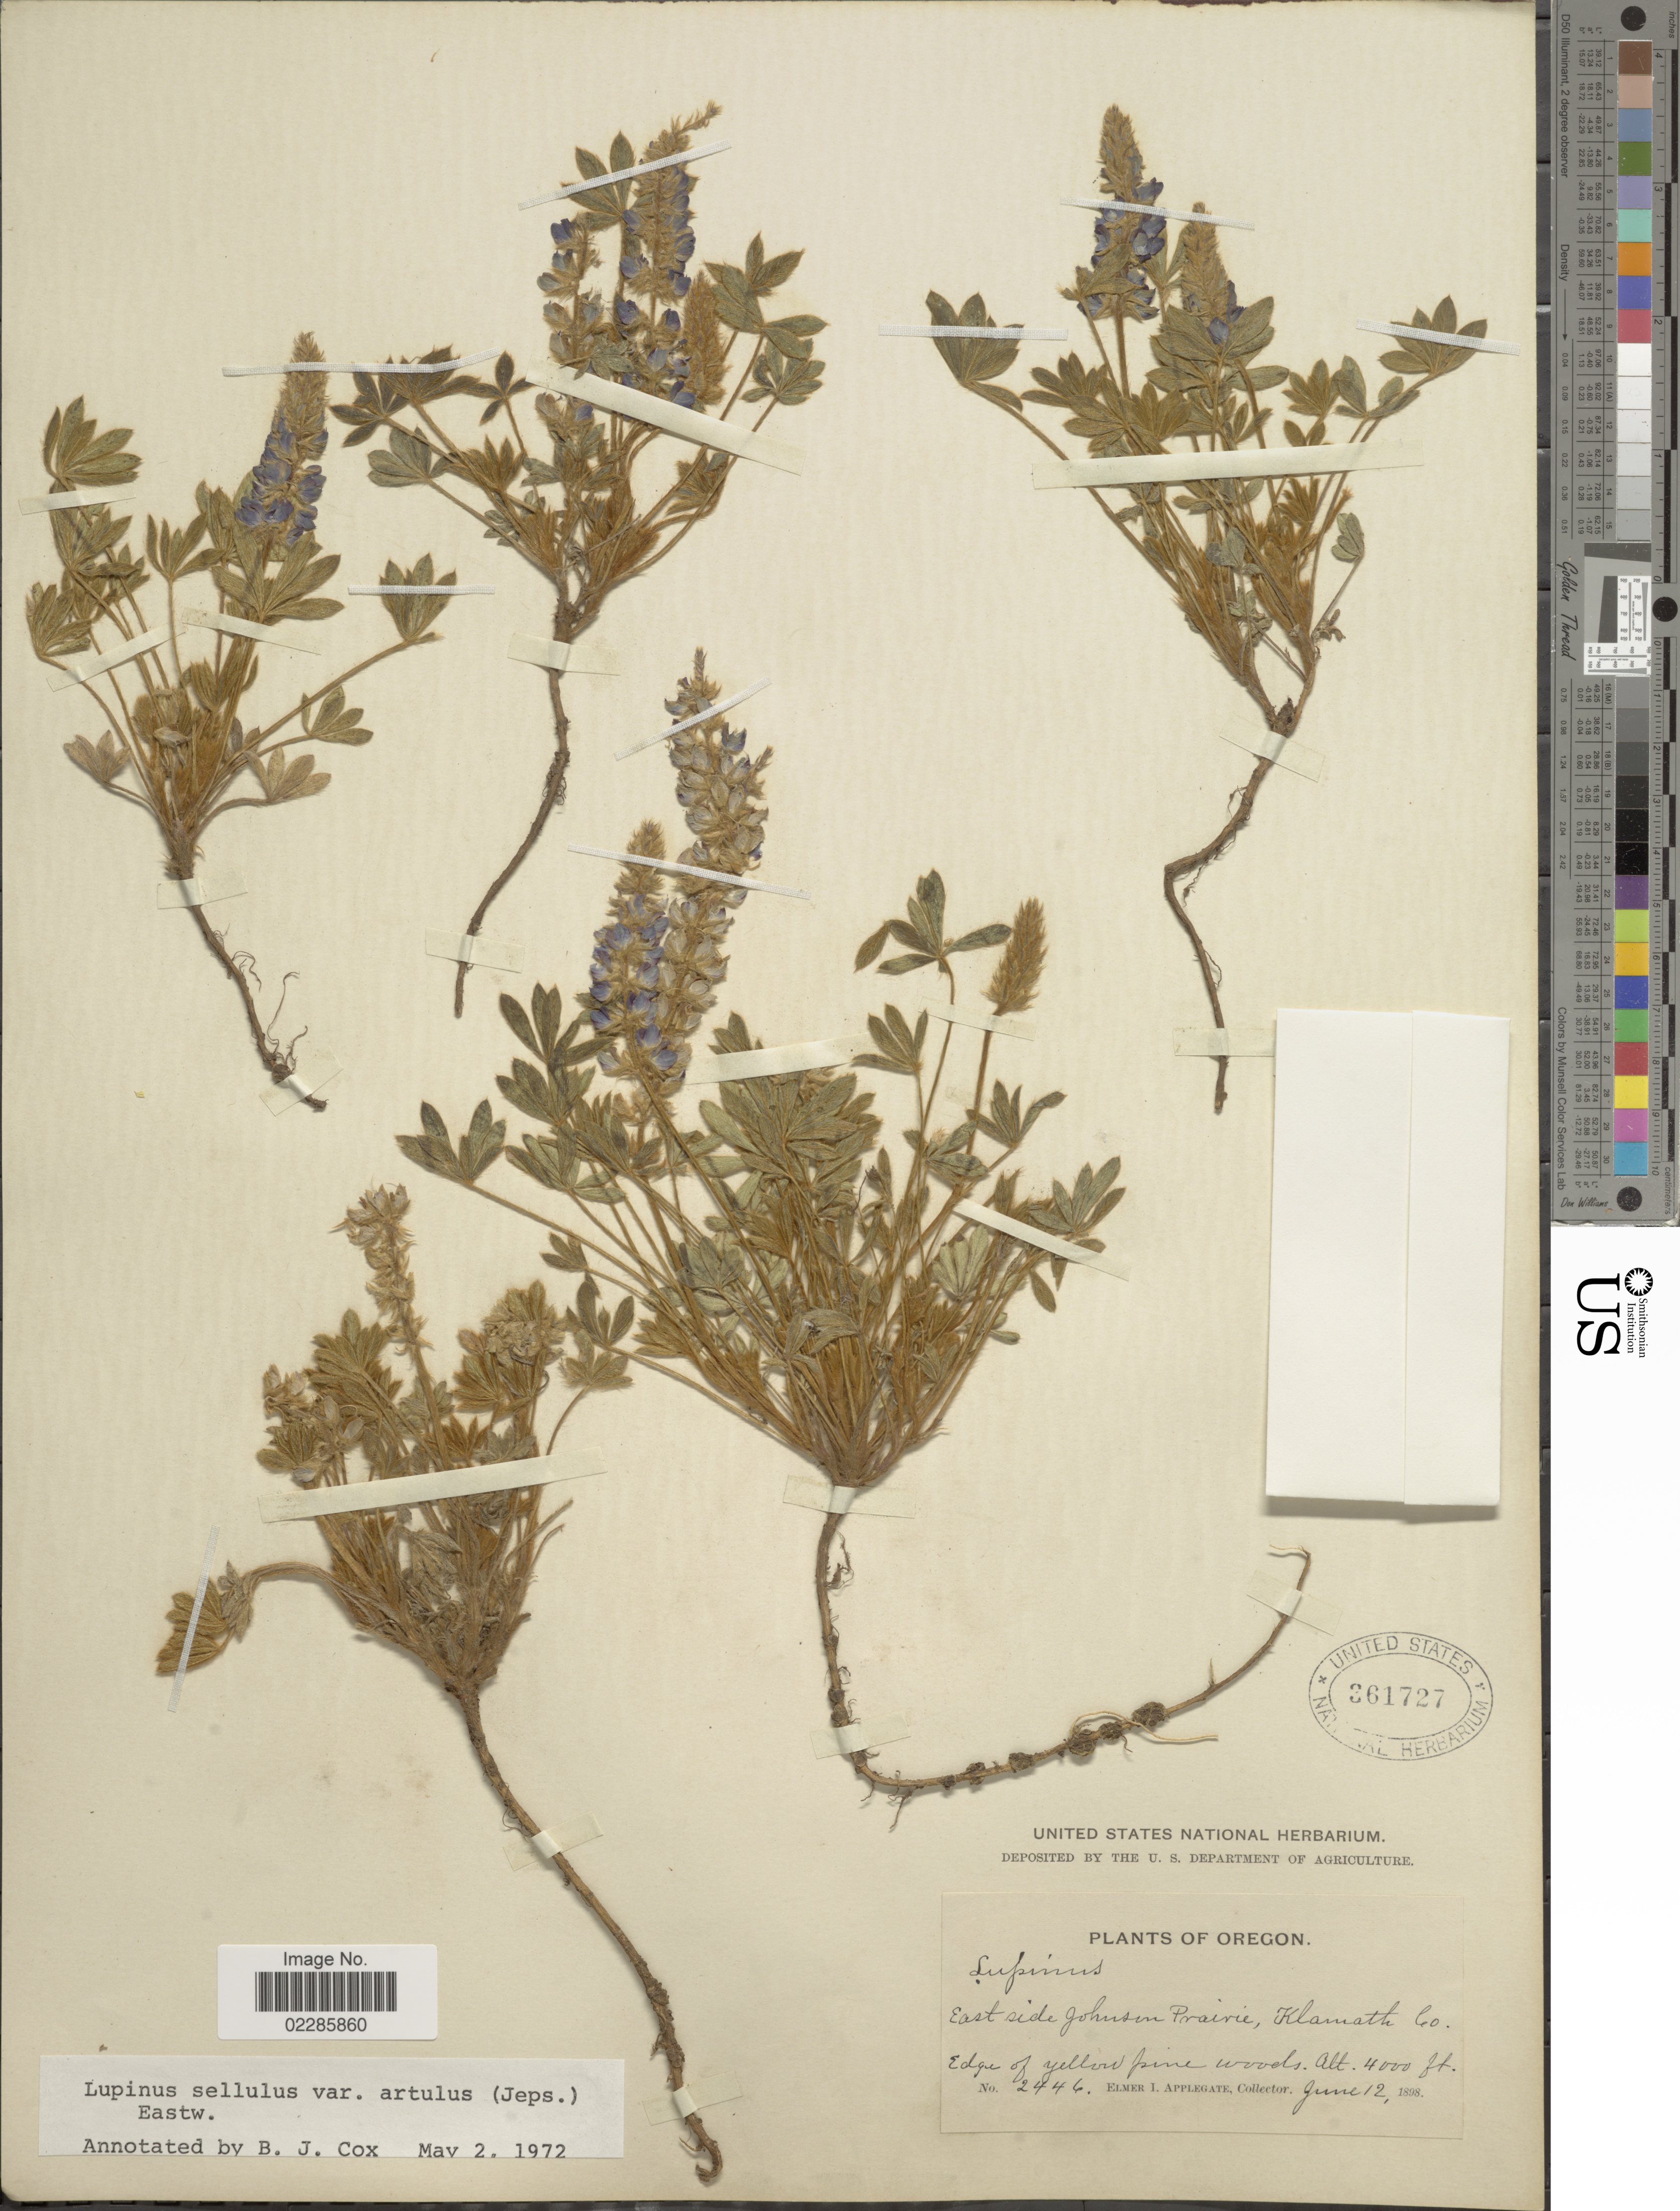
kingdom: Plantae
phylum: Tracheophyta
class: Magnoliopsida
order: Fabales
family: Fabaceae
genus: Lupinus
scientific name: Lupinus sellulus var. artulus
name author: (Jeps.) Eastw.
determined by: Cox, B. J.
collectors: E. I. Applegate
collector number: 2446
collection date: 1898-06-12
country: United States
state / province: Oregon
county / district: Klamath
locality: East side Johnson Prairie, Klamath Co. Edge of yellow pine woods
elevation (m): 1219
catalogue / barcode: US 361727